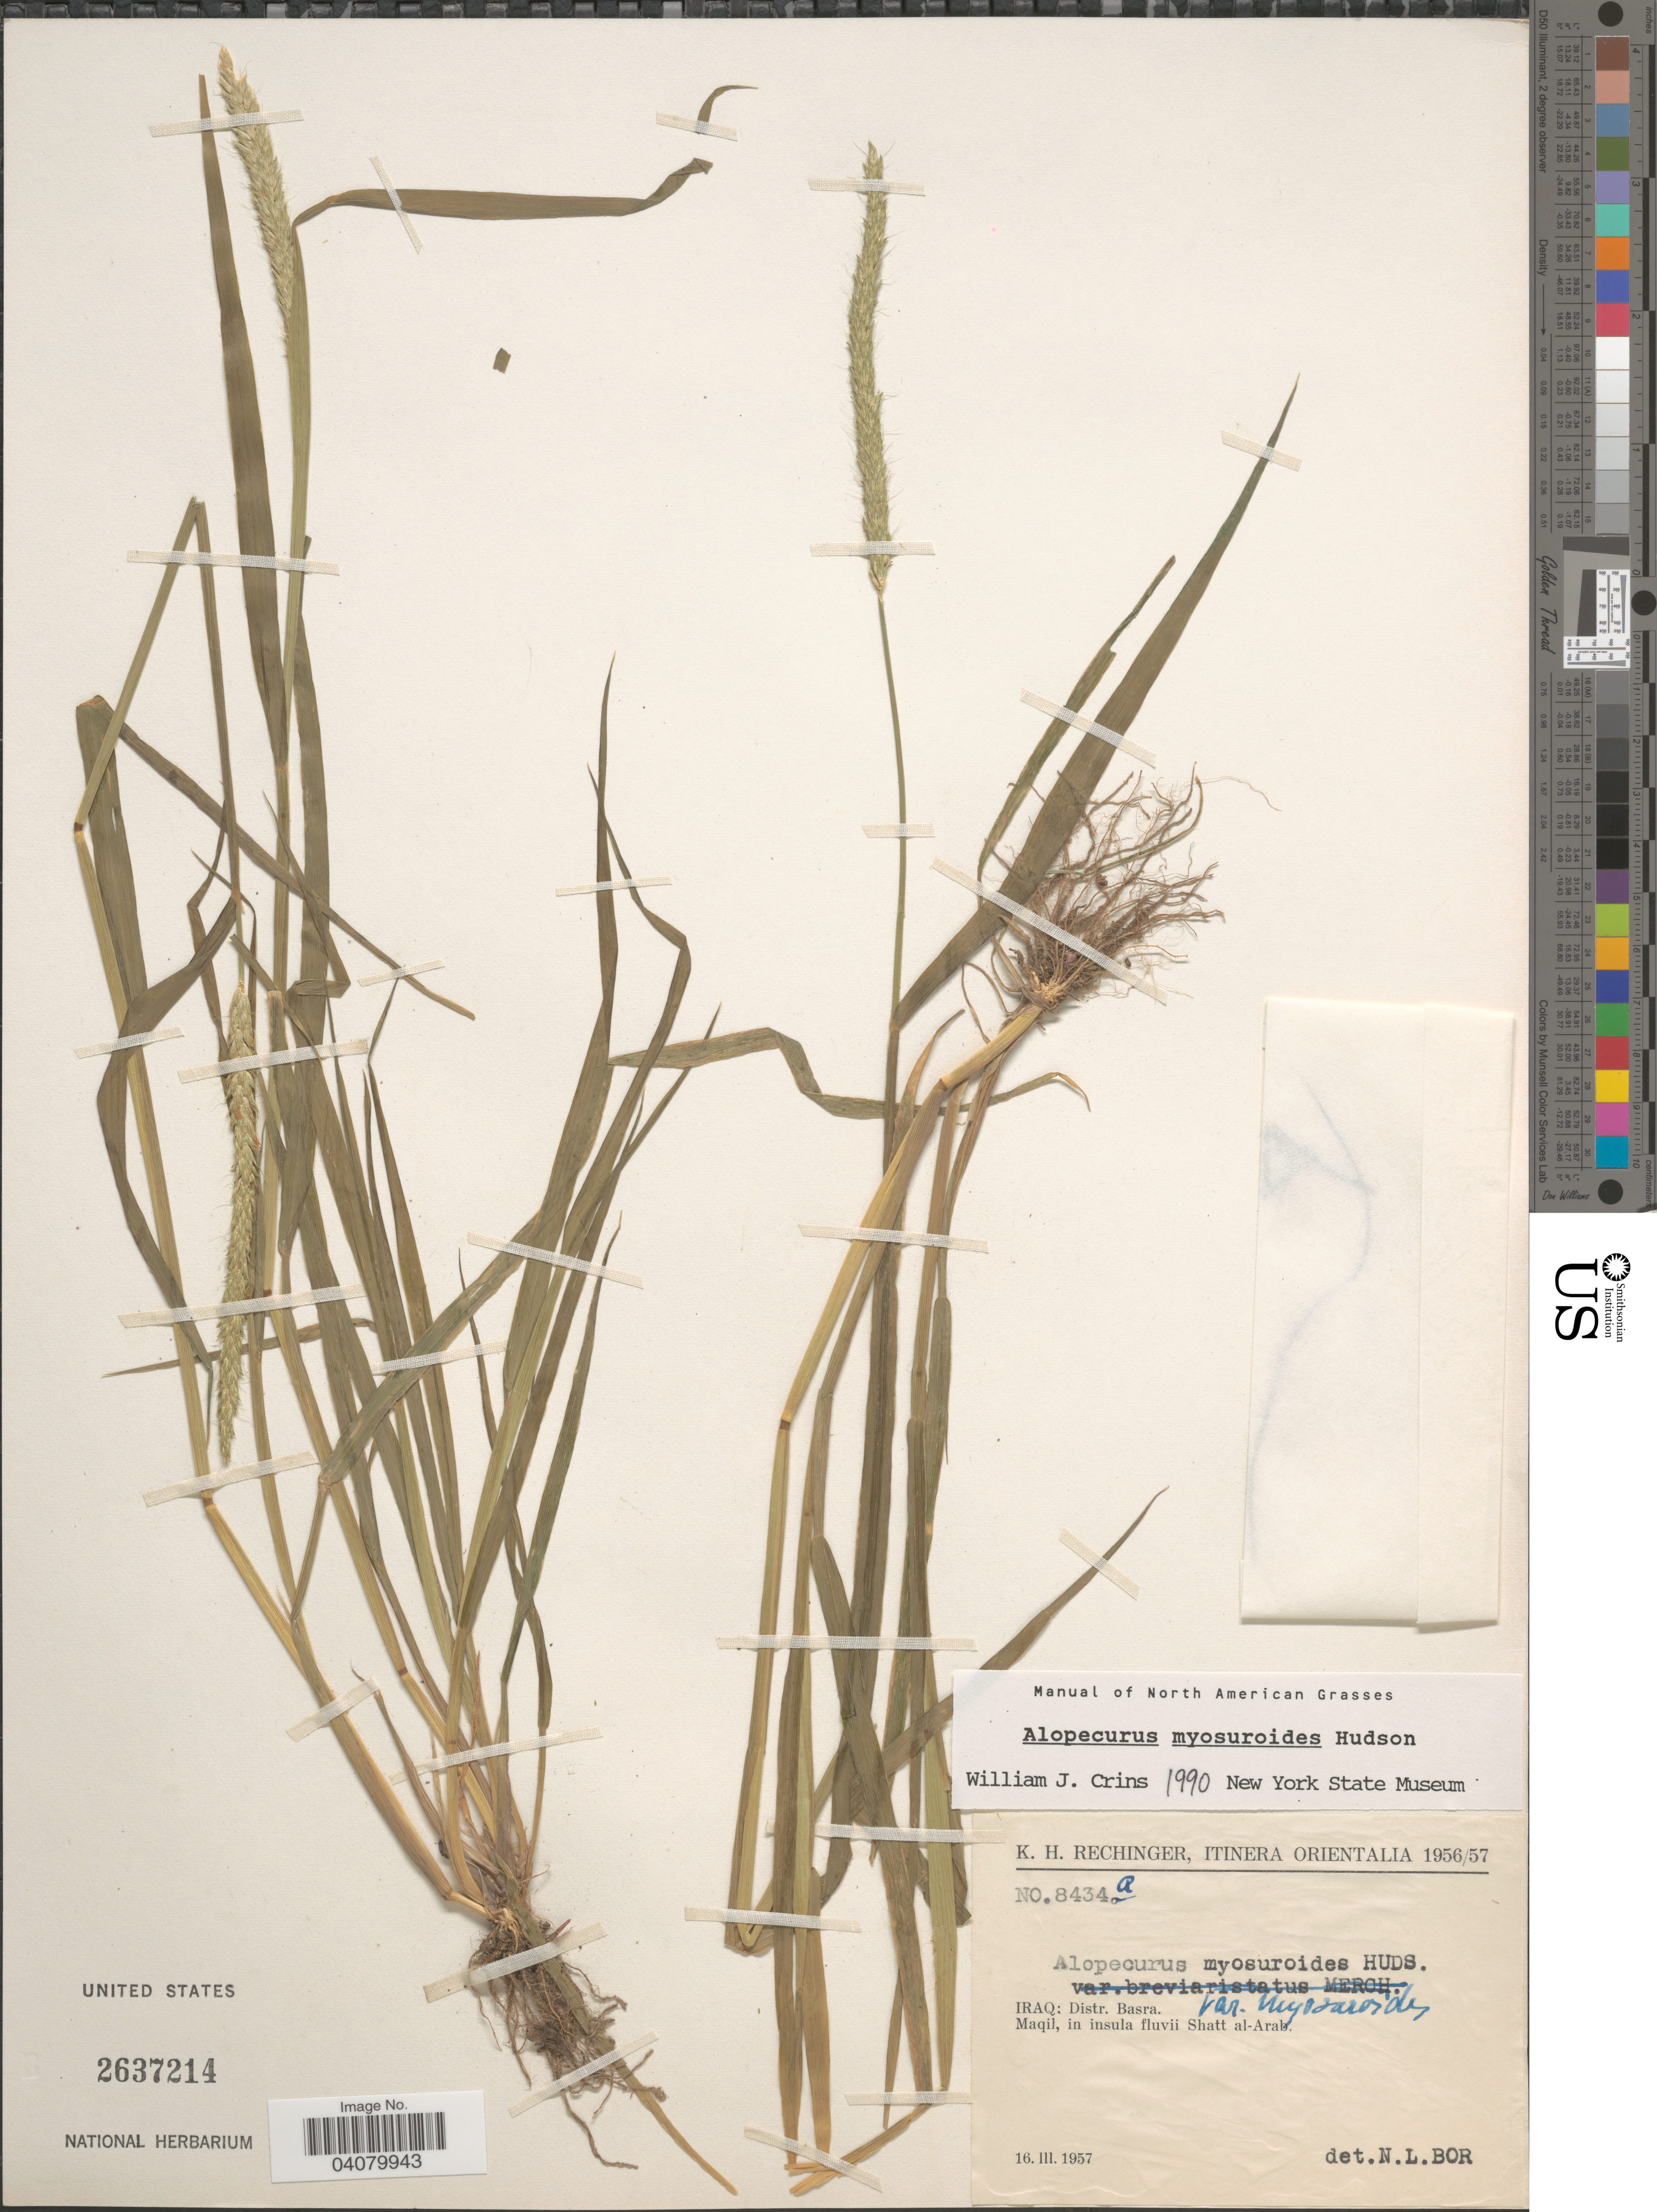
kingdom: Plantae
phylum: Tracheophyta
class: Liliopsida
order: Poales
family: Poaceae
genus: Alopecurus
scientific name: Alopecurus myosuroides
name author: Huds.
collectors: K. H. Rechinger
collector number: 8434a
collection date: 1957-03-16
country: Iraq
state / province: Al Basrah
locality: Itinera Orientalia 1956/57. Distr. Basra. Maqil, in insula fluvii Shatt al-Arab.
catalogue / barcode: US 2637214